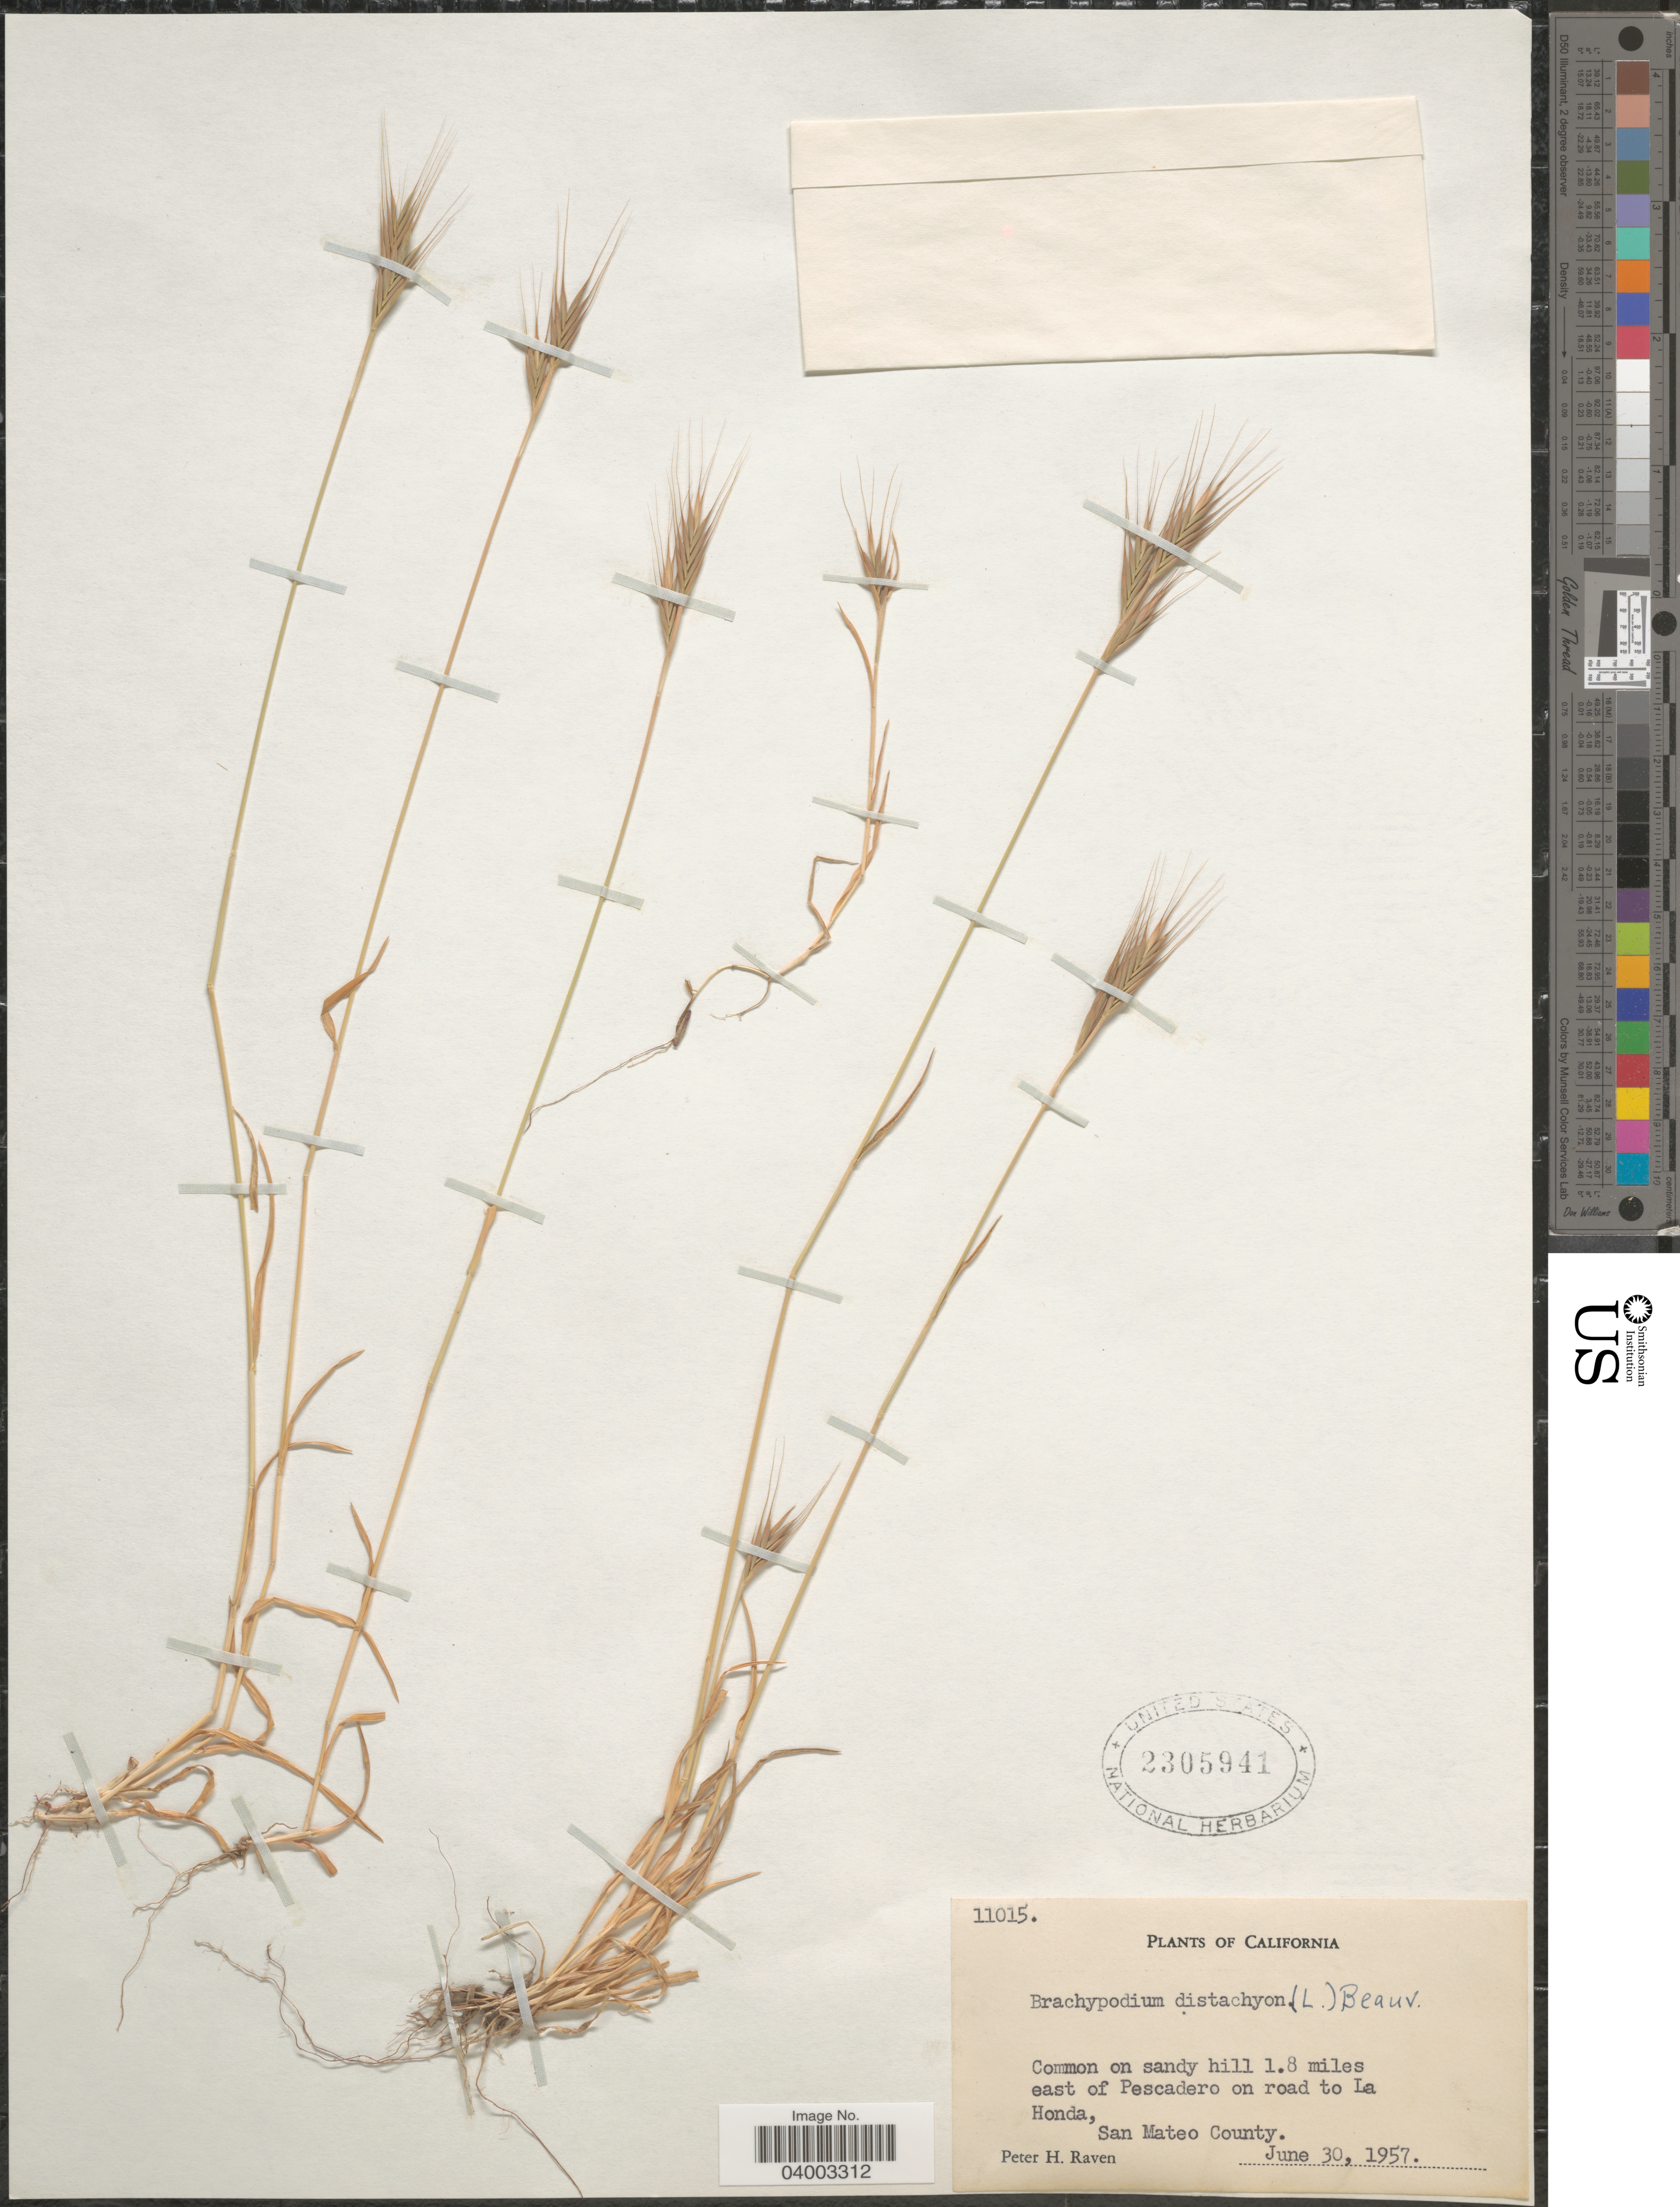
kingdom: Plantae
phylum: Tracheophyta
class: Liliopsida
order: Poales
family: Poaceae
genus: Brachypodium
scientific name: Brachypodium distachyon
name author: (L.) P. Beauv.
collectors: P. Raven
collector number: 11015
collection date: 1957-06-30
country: United States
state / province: California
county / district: San Mateo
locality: On sandy hill 1.8 miles east of Pescadero on road to La Honda, San Mateo County.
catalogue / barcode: US 2305941